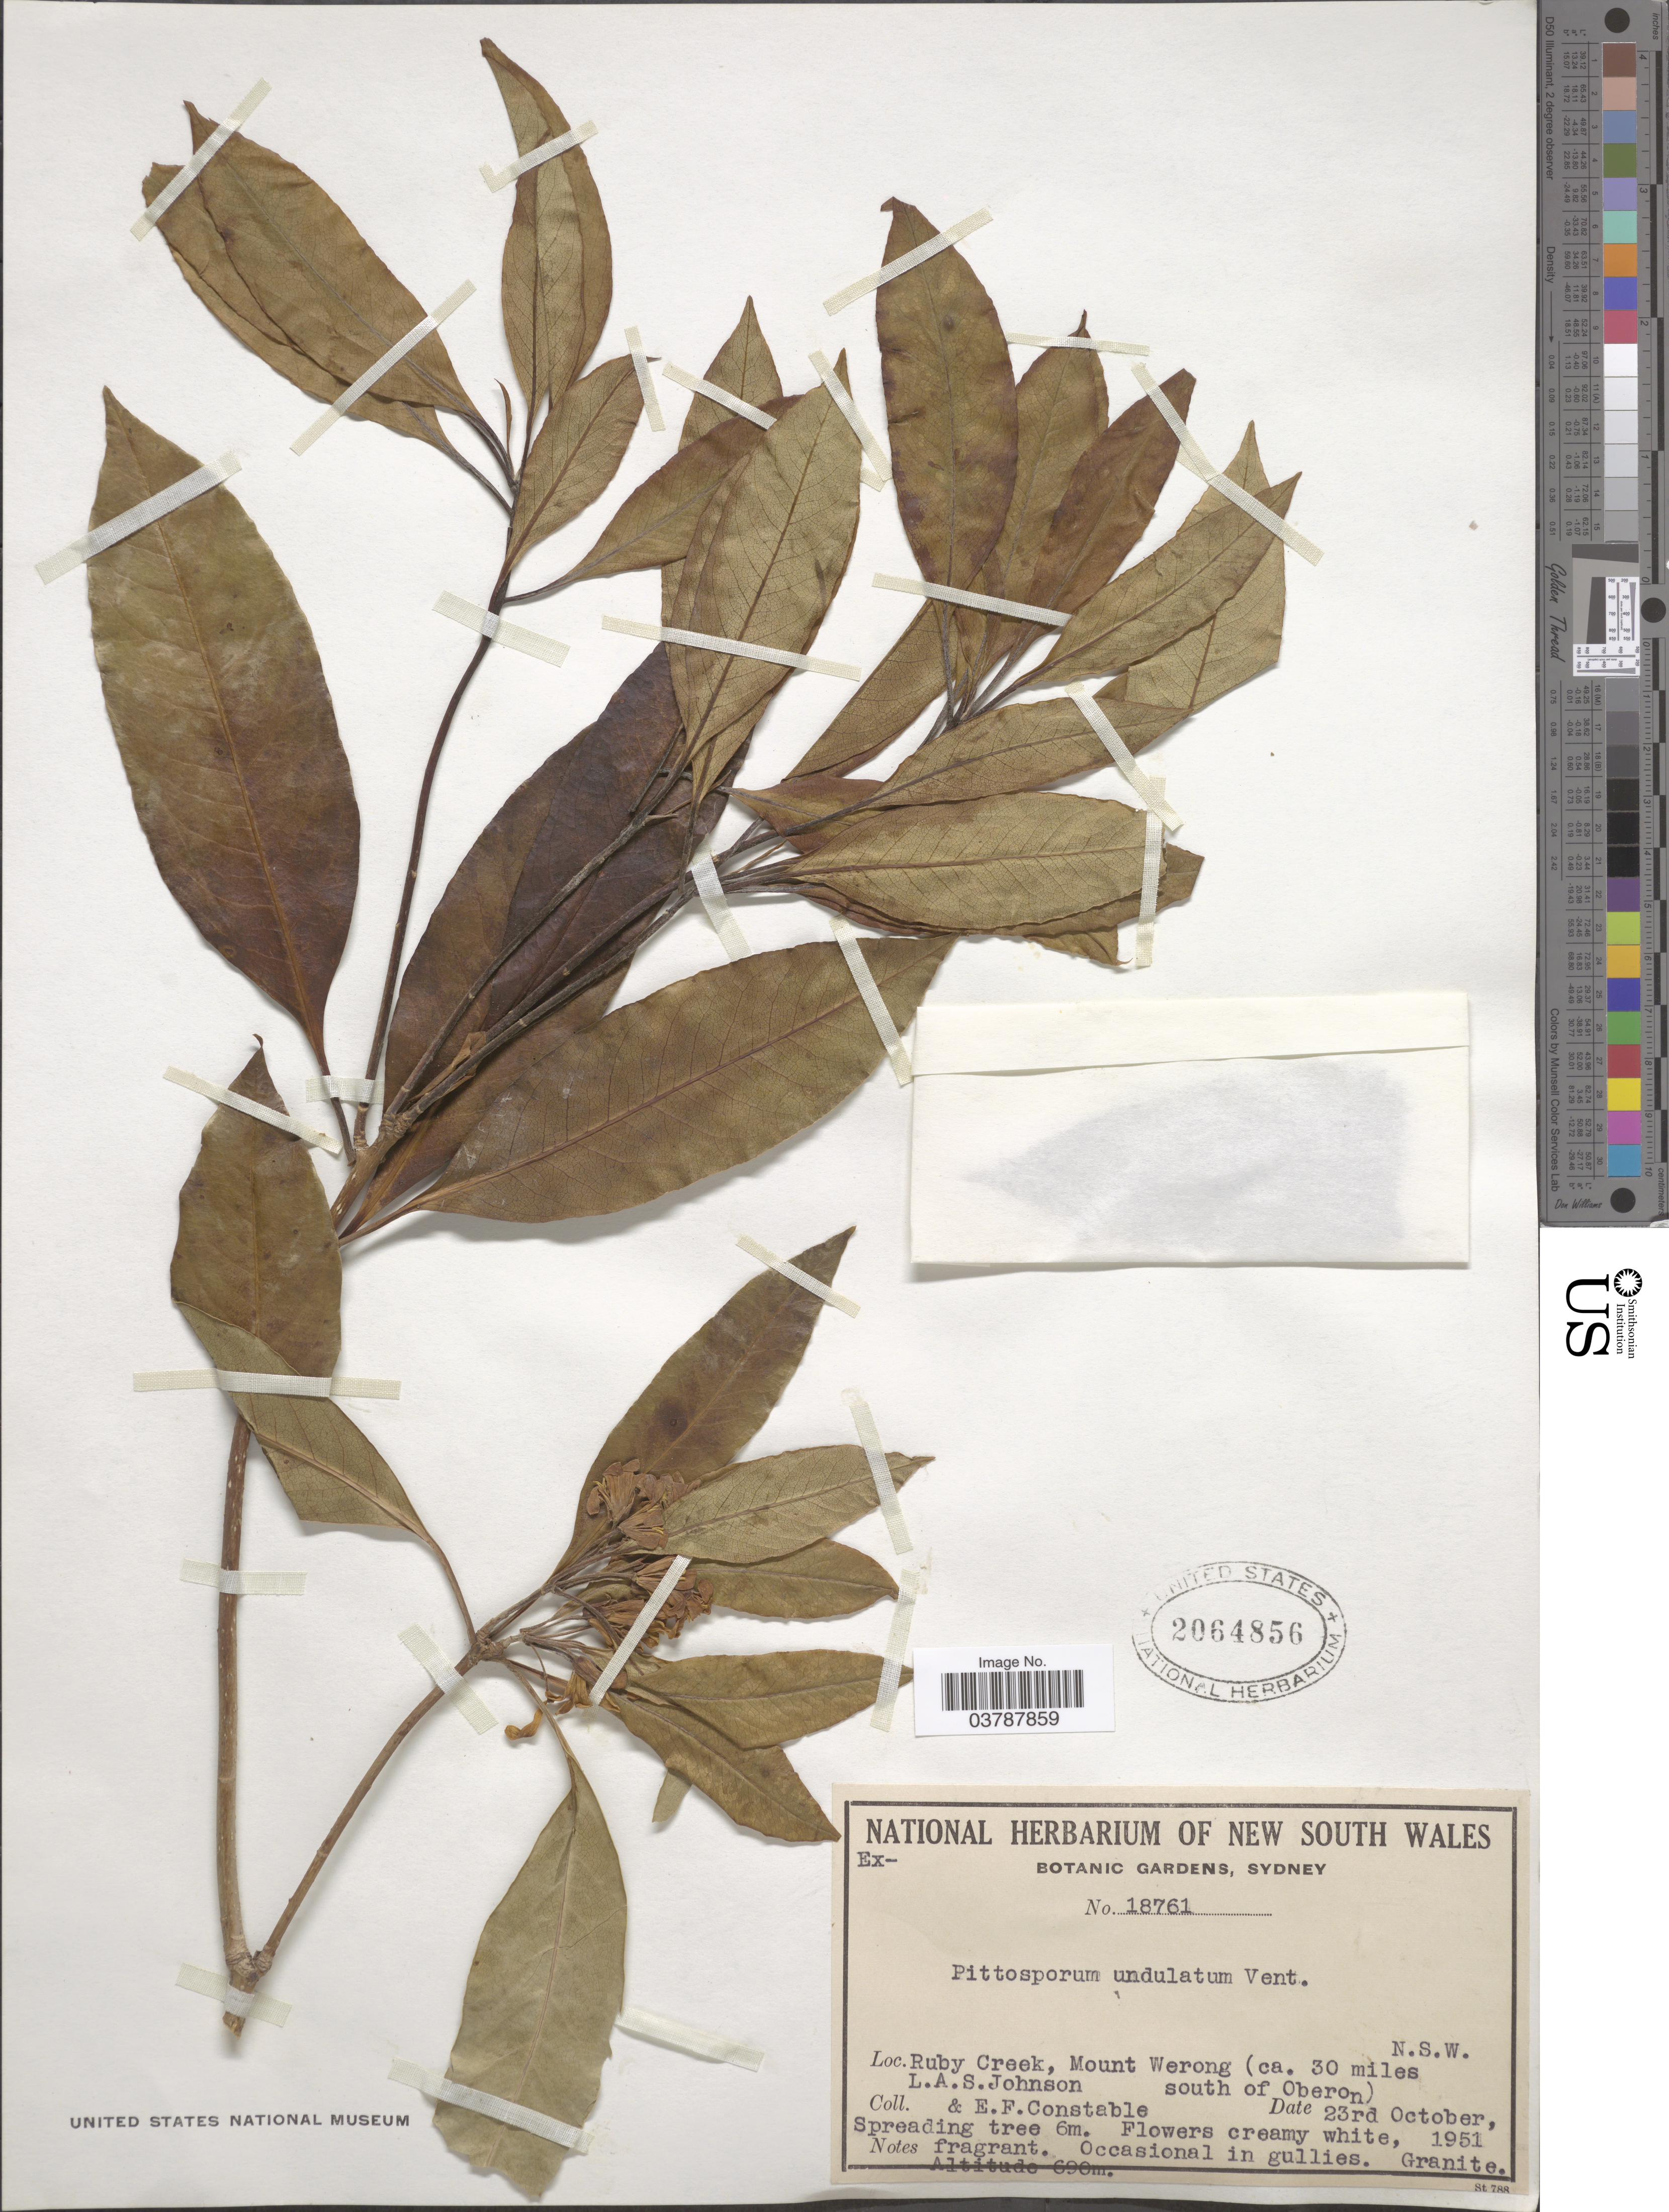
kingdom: Plantae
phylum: Tracheophyta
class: Magnoliopsida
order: Apiales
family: Pittosporaceae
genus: Pittosporum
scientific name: Pittosporum undulatum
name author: Vent.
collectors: L. A. S. Johnson & E. F. Constable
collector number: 18761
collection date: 1951-10-23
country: Australia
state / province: New South Wales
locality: Ruby Creek, Mount Werong (ca. 30 miles south of Oberon).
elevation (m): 690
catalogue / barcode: US 2064856